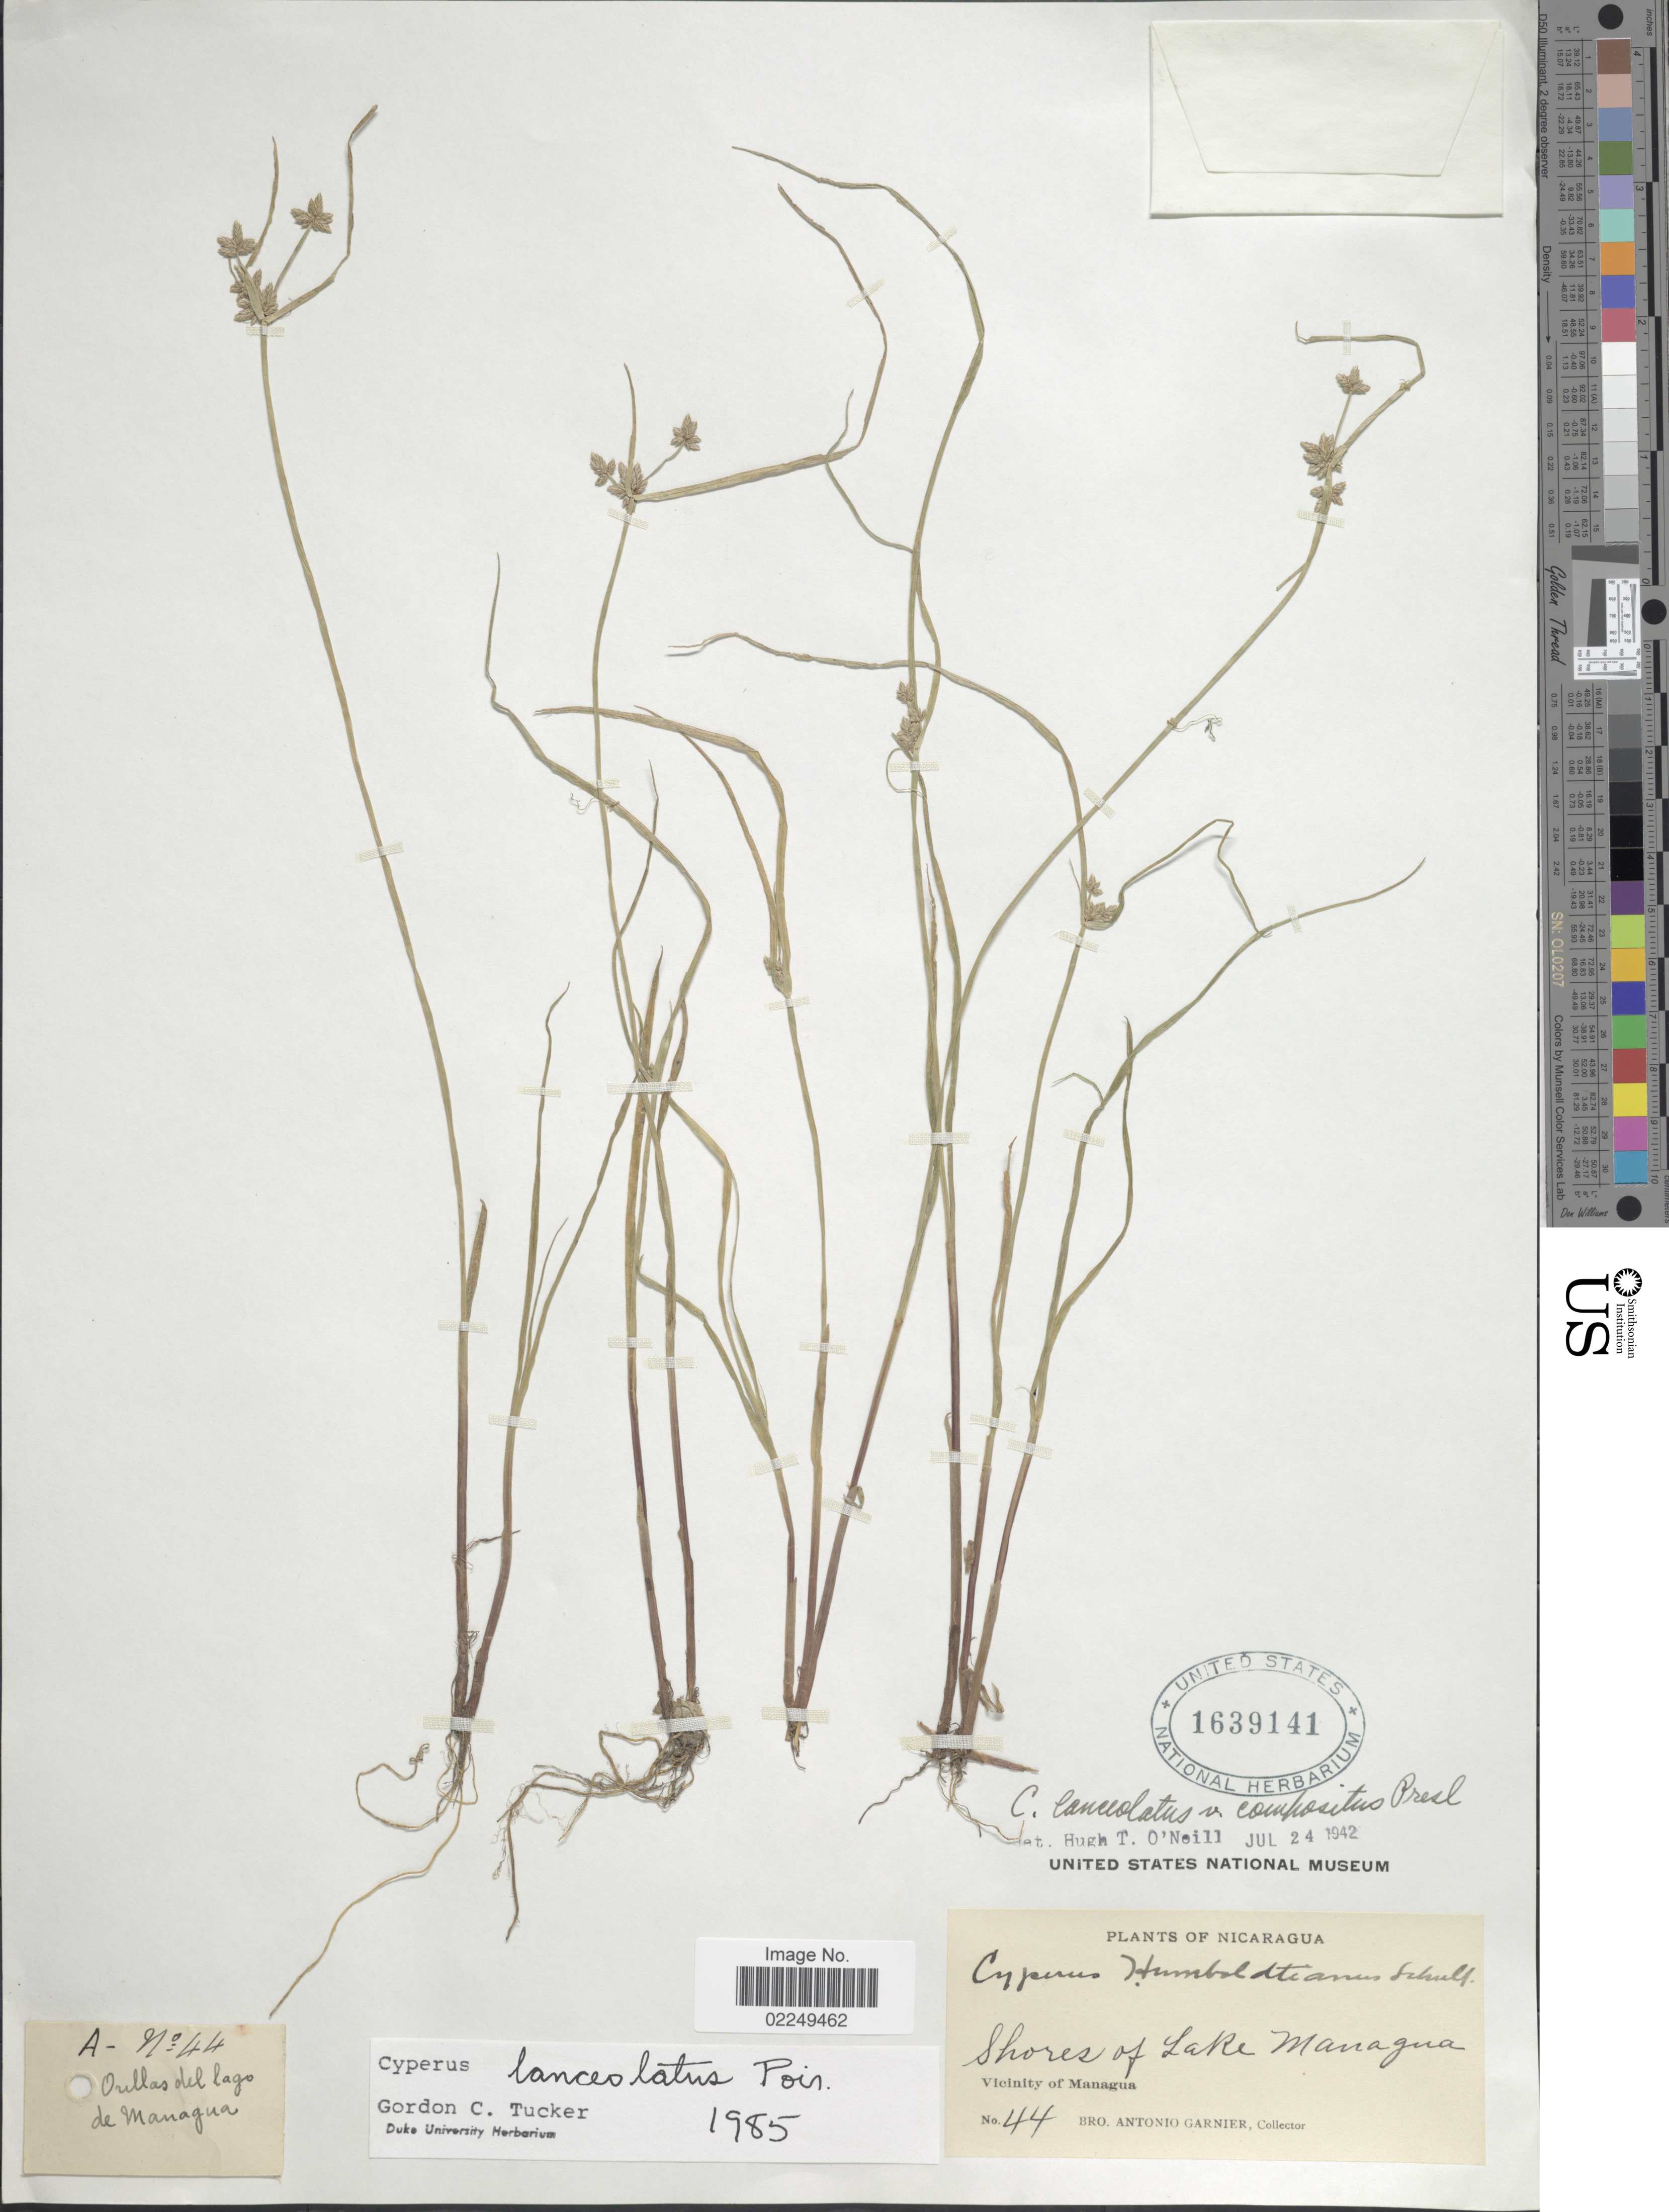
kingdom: Plantae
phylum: Tracheophyta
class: Liliopsida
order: Poales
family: Cyperaceae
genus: Cyperus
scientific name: Cyperus lanceolatus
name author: Poir.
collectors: Bro. A. Garnier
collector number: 44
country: Nicaragua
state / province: Managua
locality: Shores of Lake Managua, Vicinity of Managua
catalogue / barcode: US 1639141